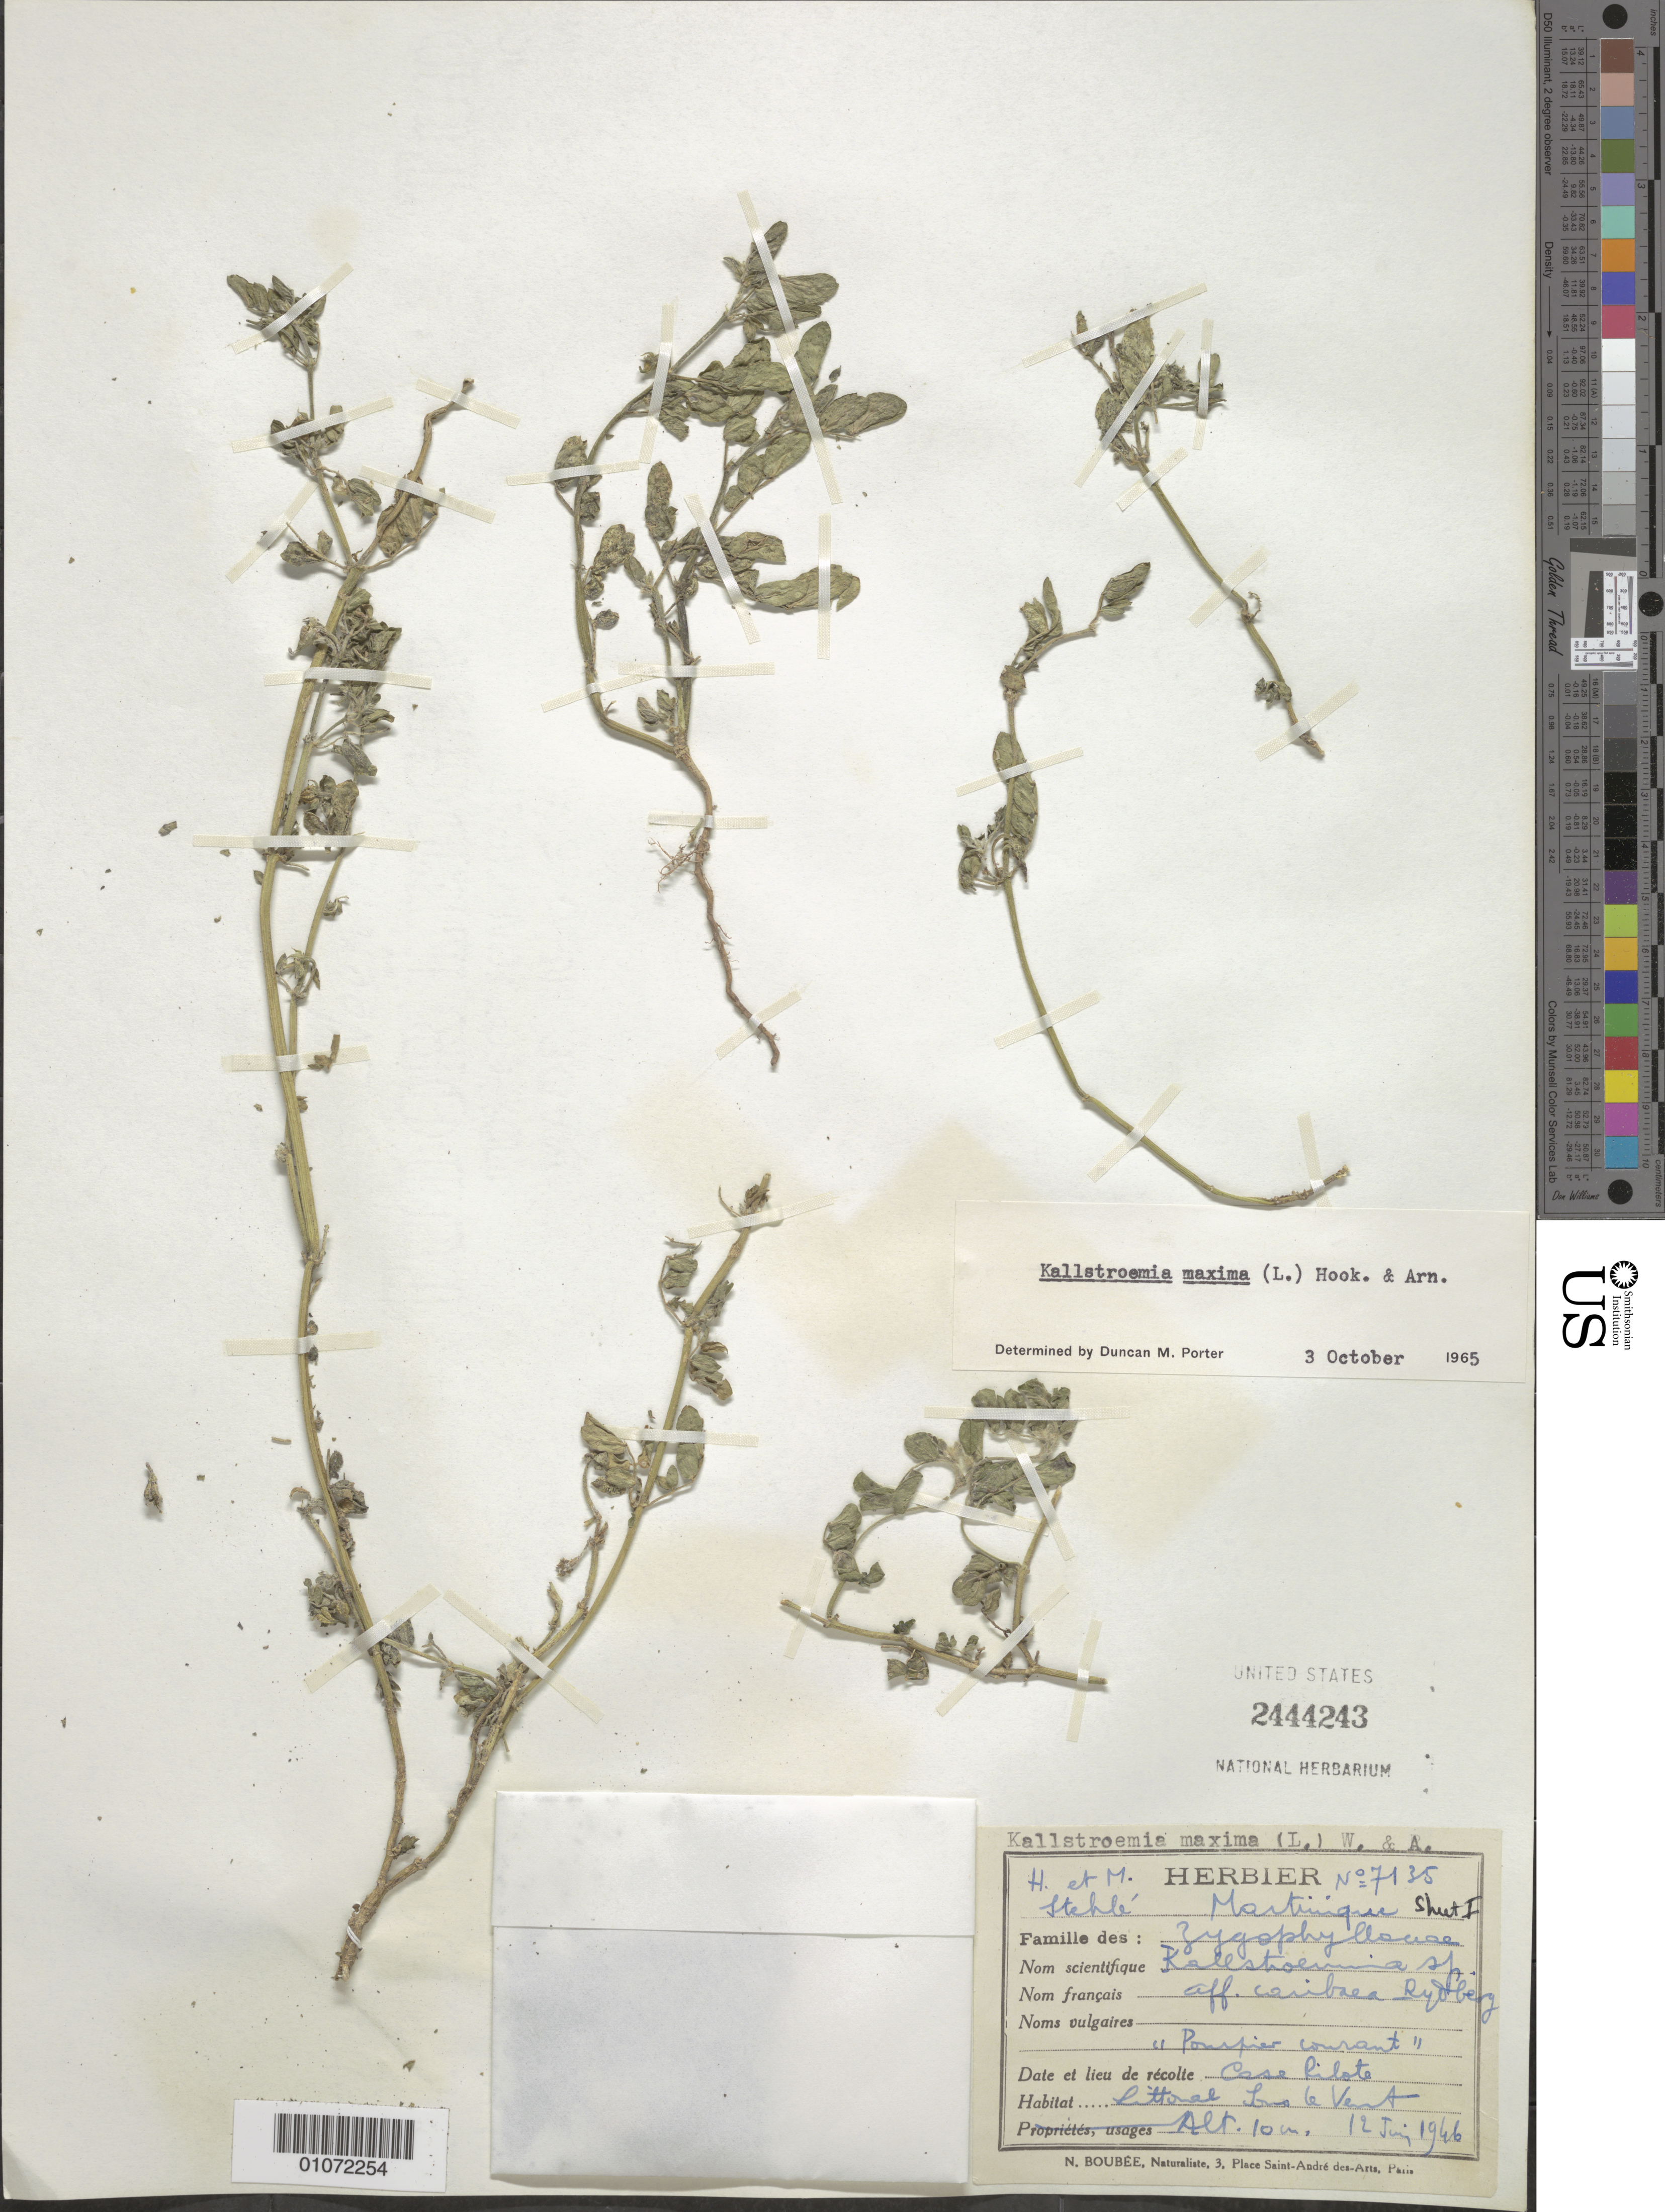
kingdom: Plantae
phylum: Tracheophyta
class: Magnoliopsida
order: Zygophyllales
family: Zygophyllaceae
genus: Kallstroemia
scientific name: Kallstroemia maxima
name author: (L.) Hook. & Arn.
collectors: H. Stehlé & M. Stehlé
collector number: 7135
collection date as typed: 12 Jun 1946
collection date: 1946-06-12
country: Martinique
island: Martinique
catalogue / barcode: US 2444243